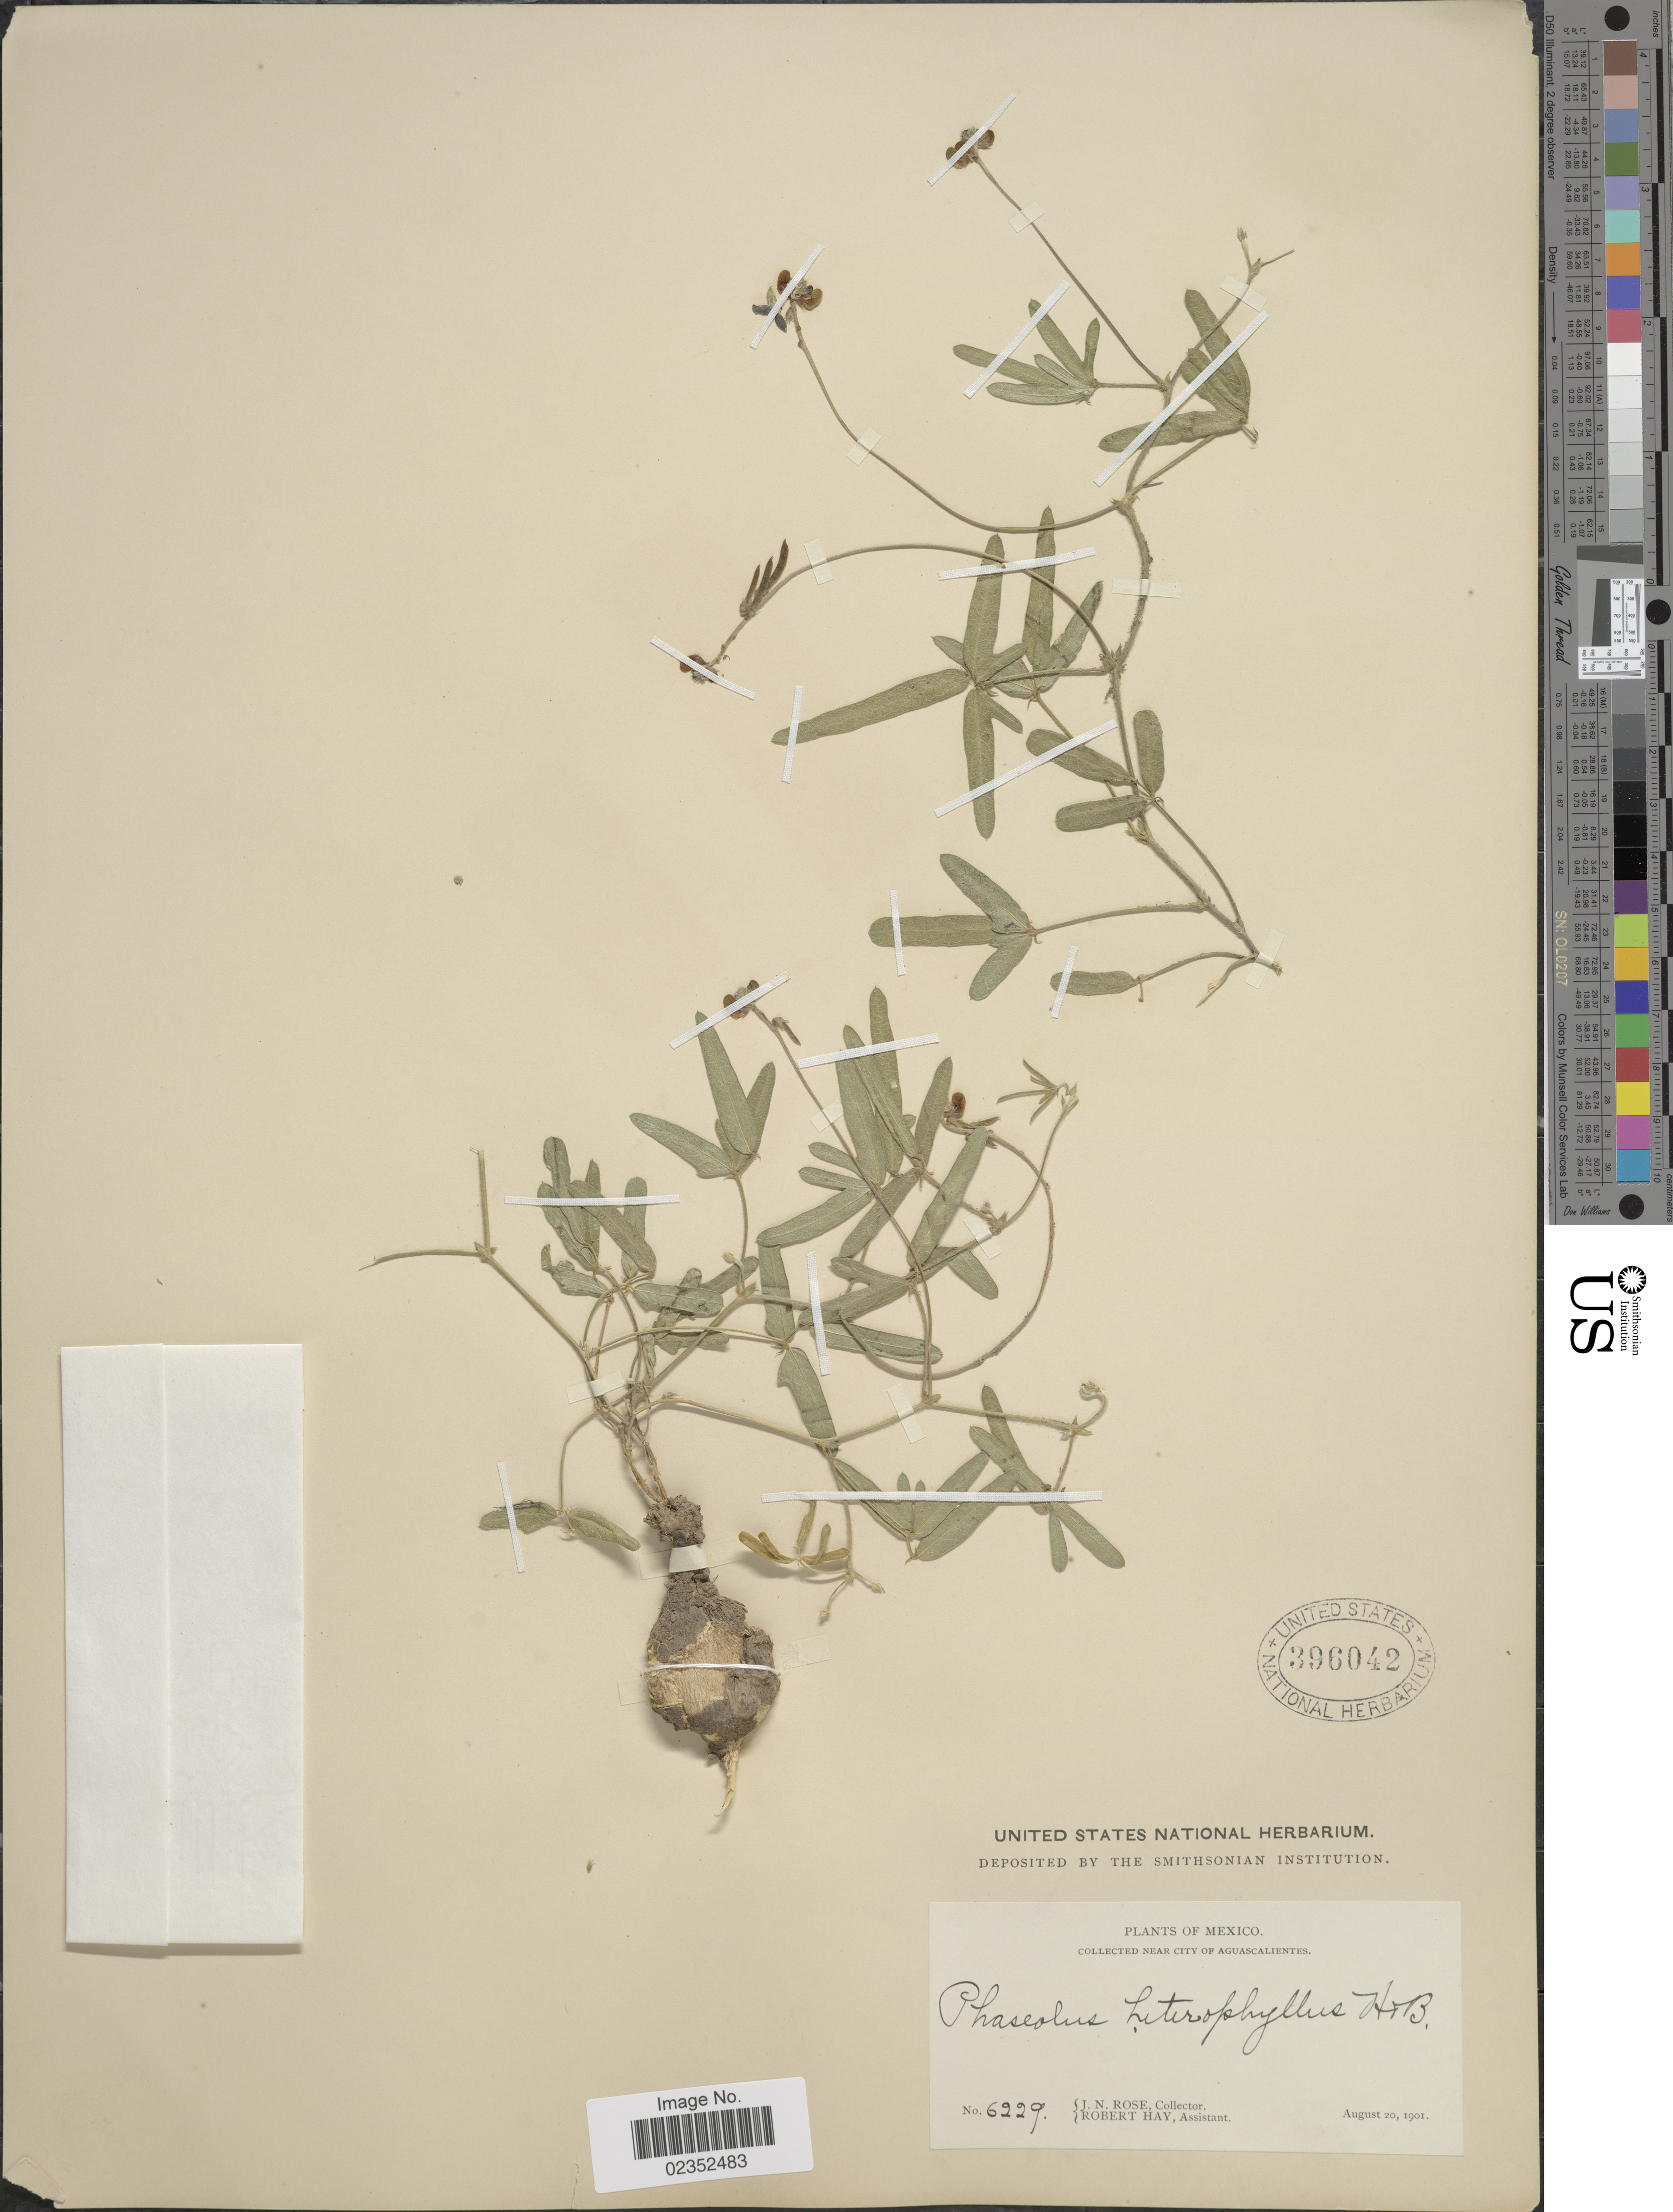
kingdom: Plantae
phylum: Tracheophyta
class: Magnoliopsida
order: Fabales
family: Fabaceae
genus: Macroptilium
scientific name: Macroptilium gibbosifolium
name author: (Ortega) A. Delgado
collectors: J. N. Rose & R. Hay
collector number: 6229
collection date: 1901-08-20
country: Mexico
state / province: Aguascalientes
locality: Near City of Aguascalientes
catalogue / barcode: US 396042